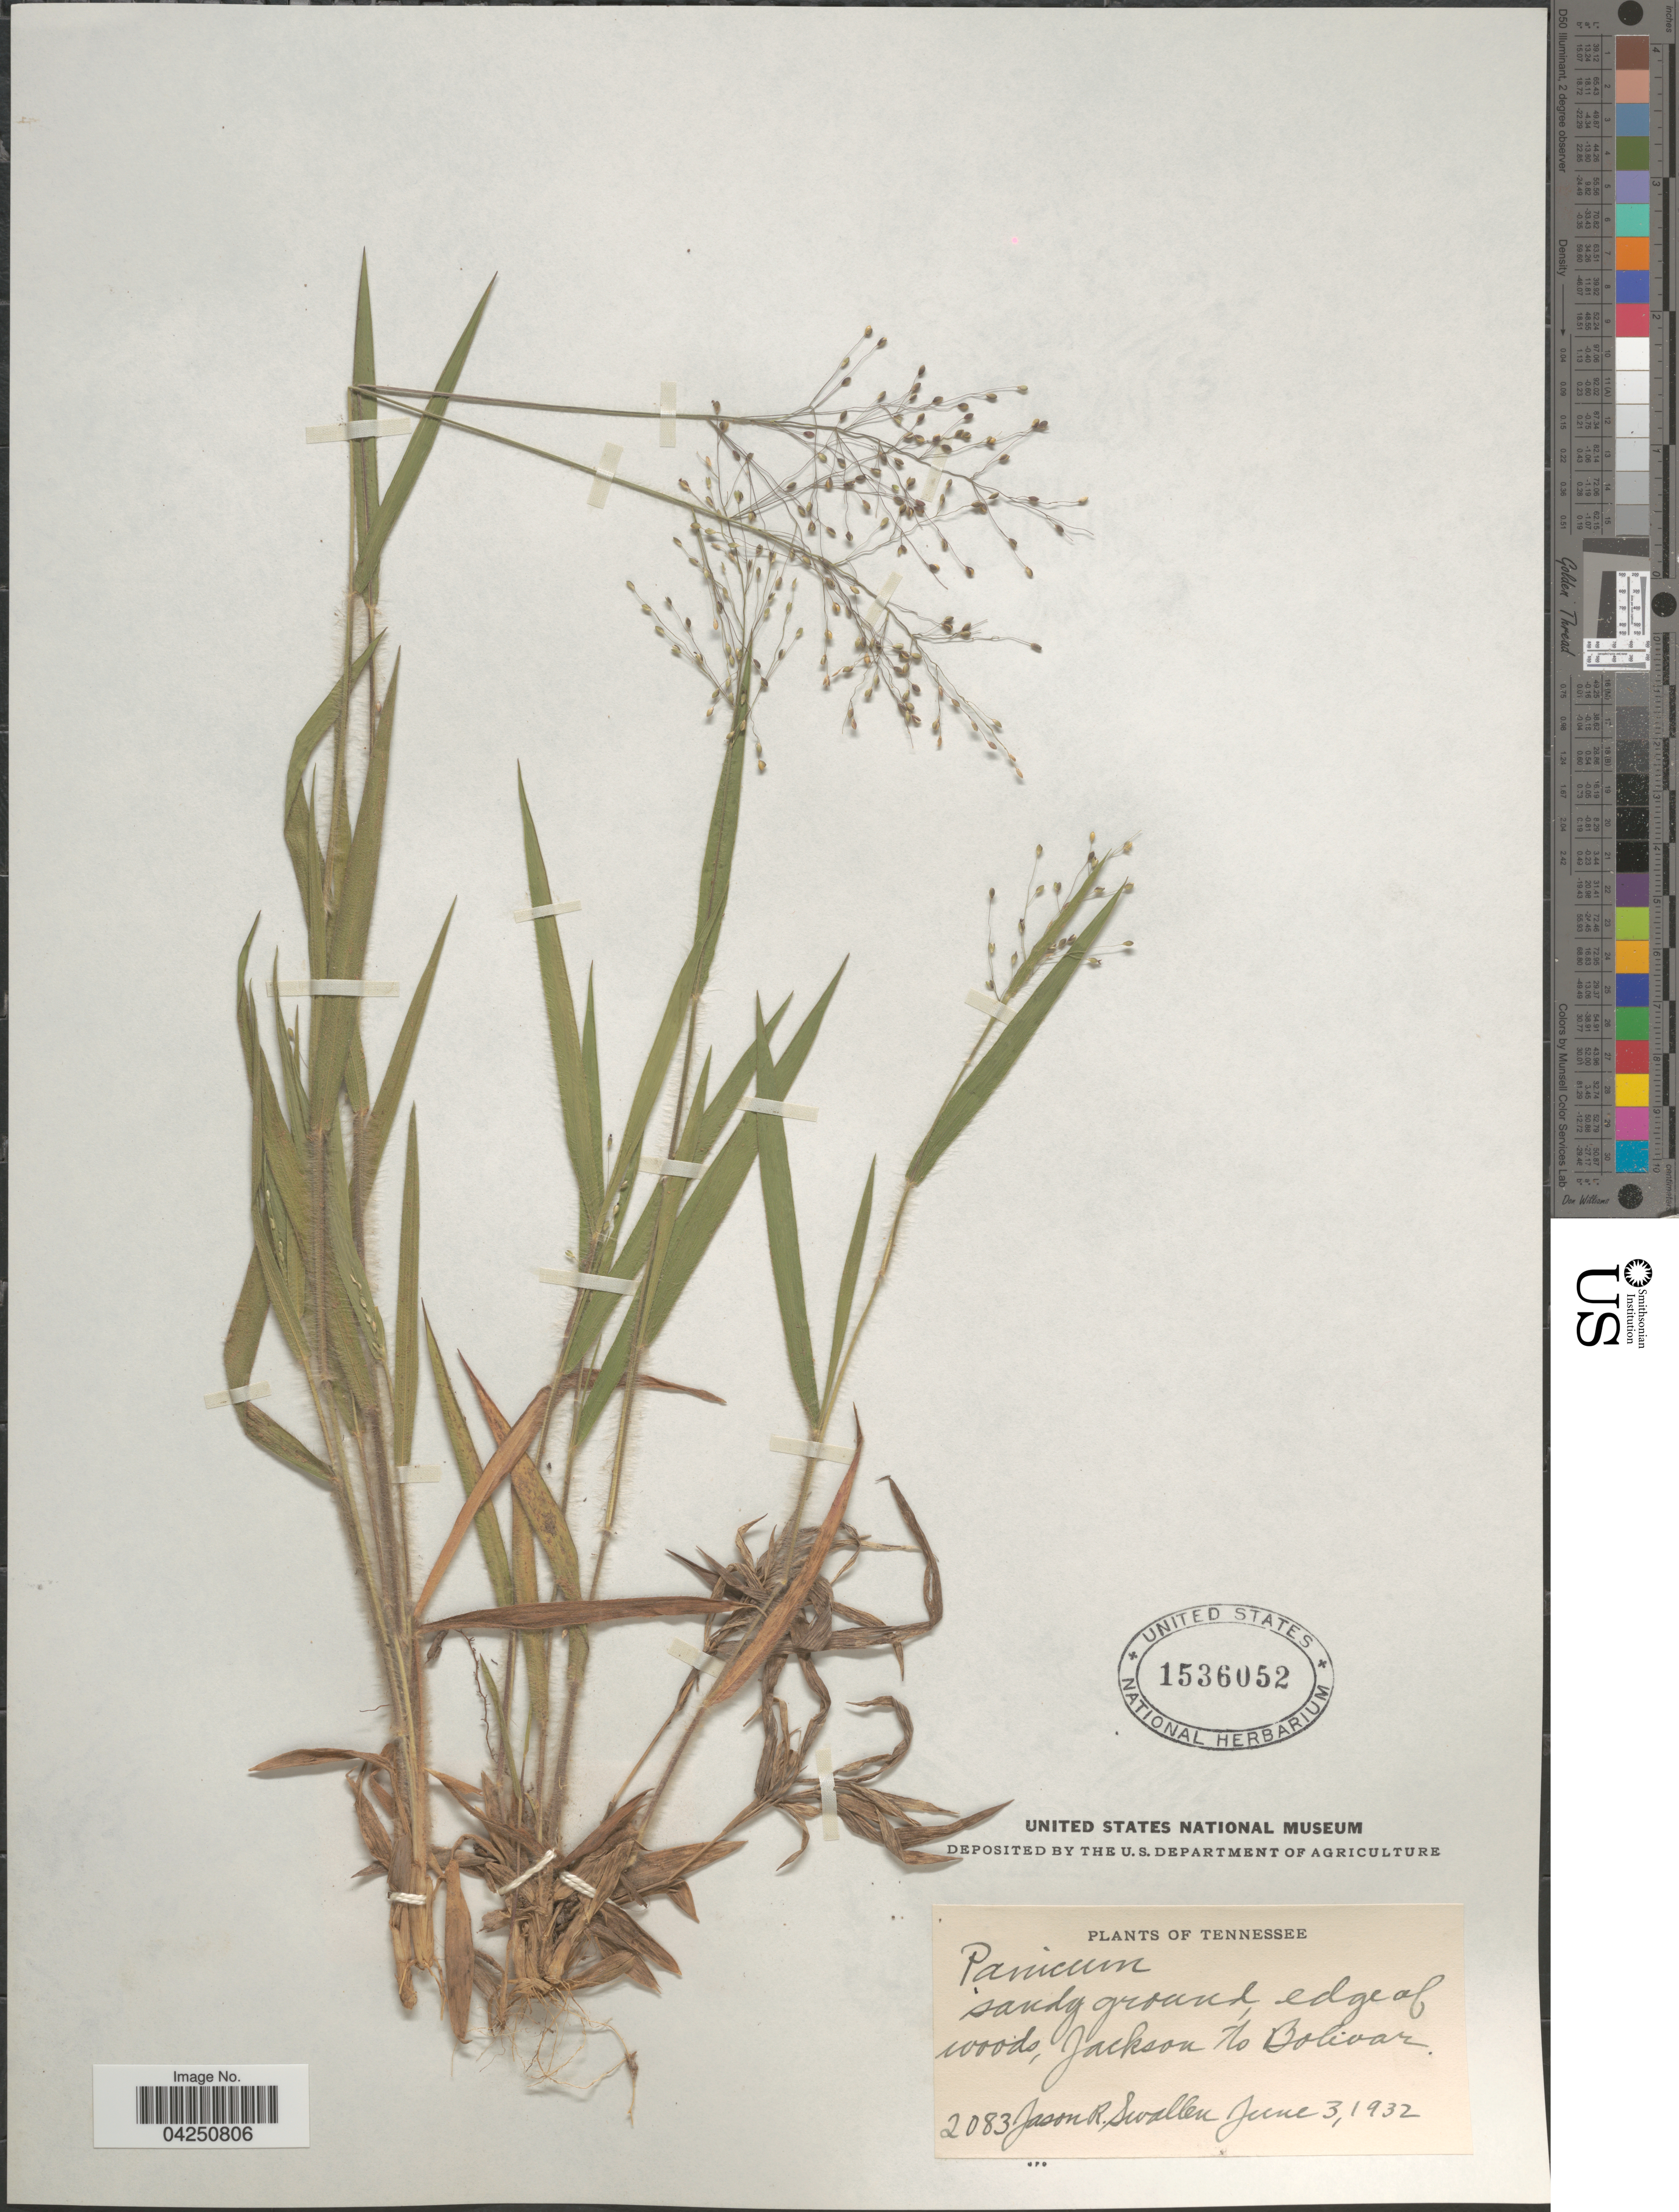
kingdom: Plantae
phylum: Tracheophyta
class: Liliopsida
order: Poales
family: Poaceae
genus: Dichanthelium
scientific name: Dichanthelium acuminatum var. acuminatum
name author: (Sw.) Gould & C.A. Clark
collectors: J. R. Swallen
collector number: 2083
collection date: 1932-06-03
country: United States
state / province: Tennessee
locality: Sandy ground, edge of woods, Jackson to Bolivar.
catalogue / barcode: US 1536052